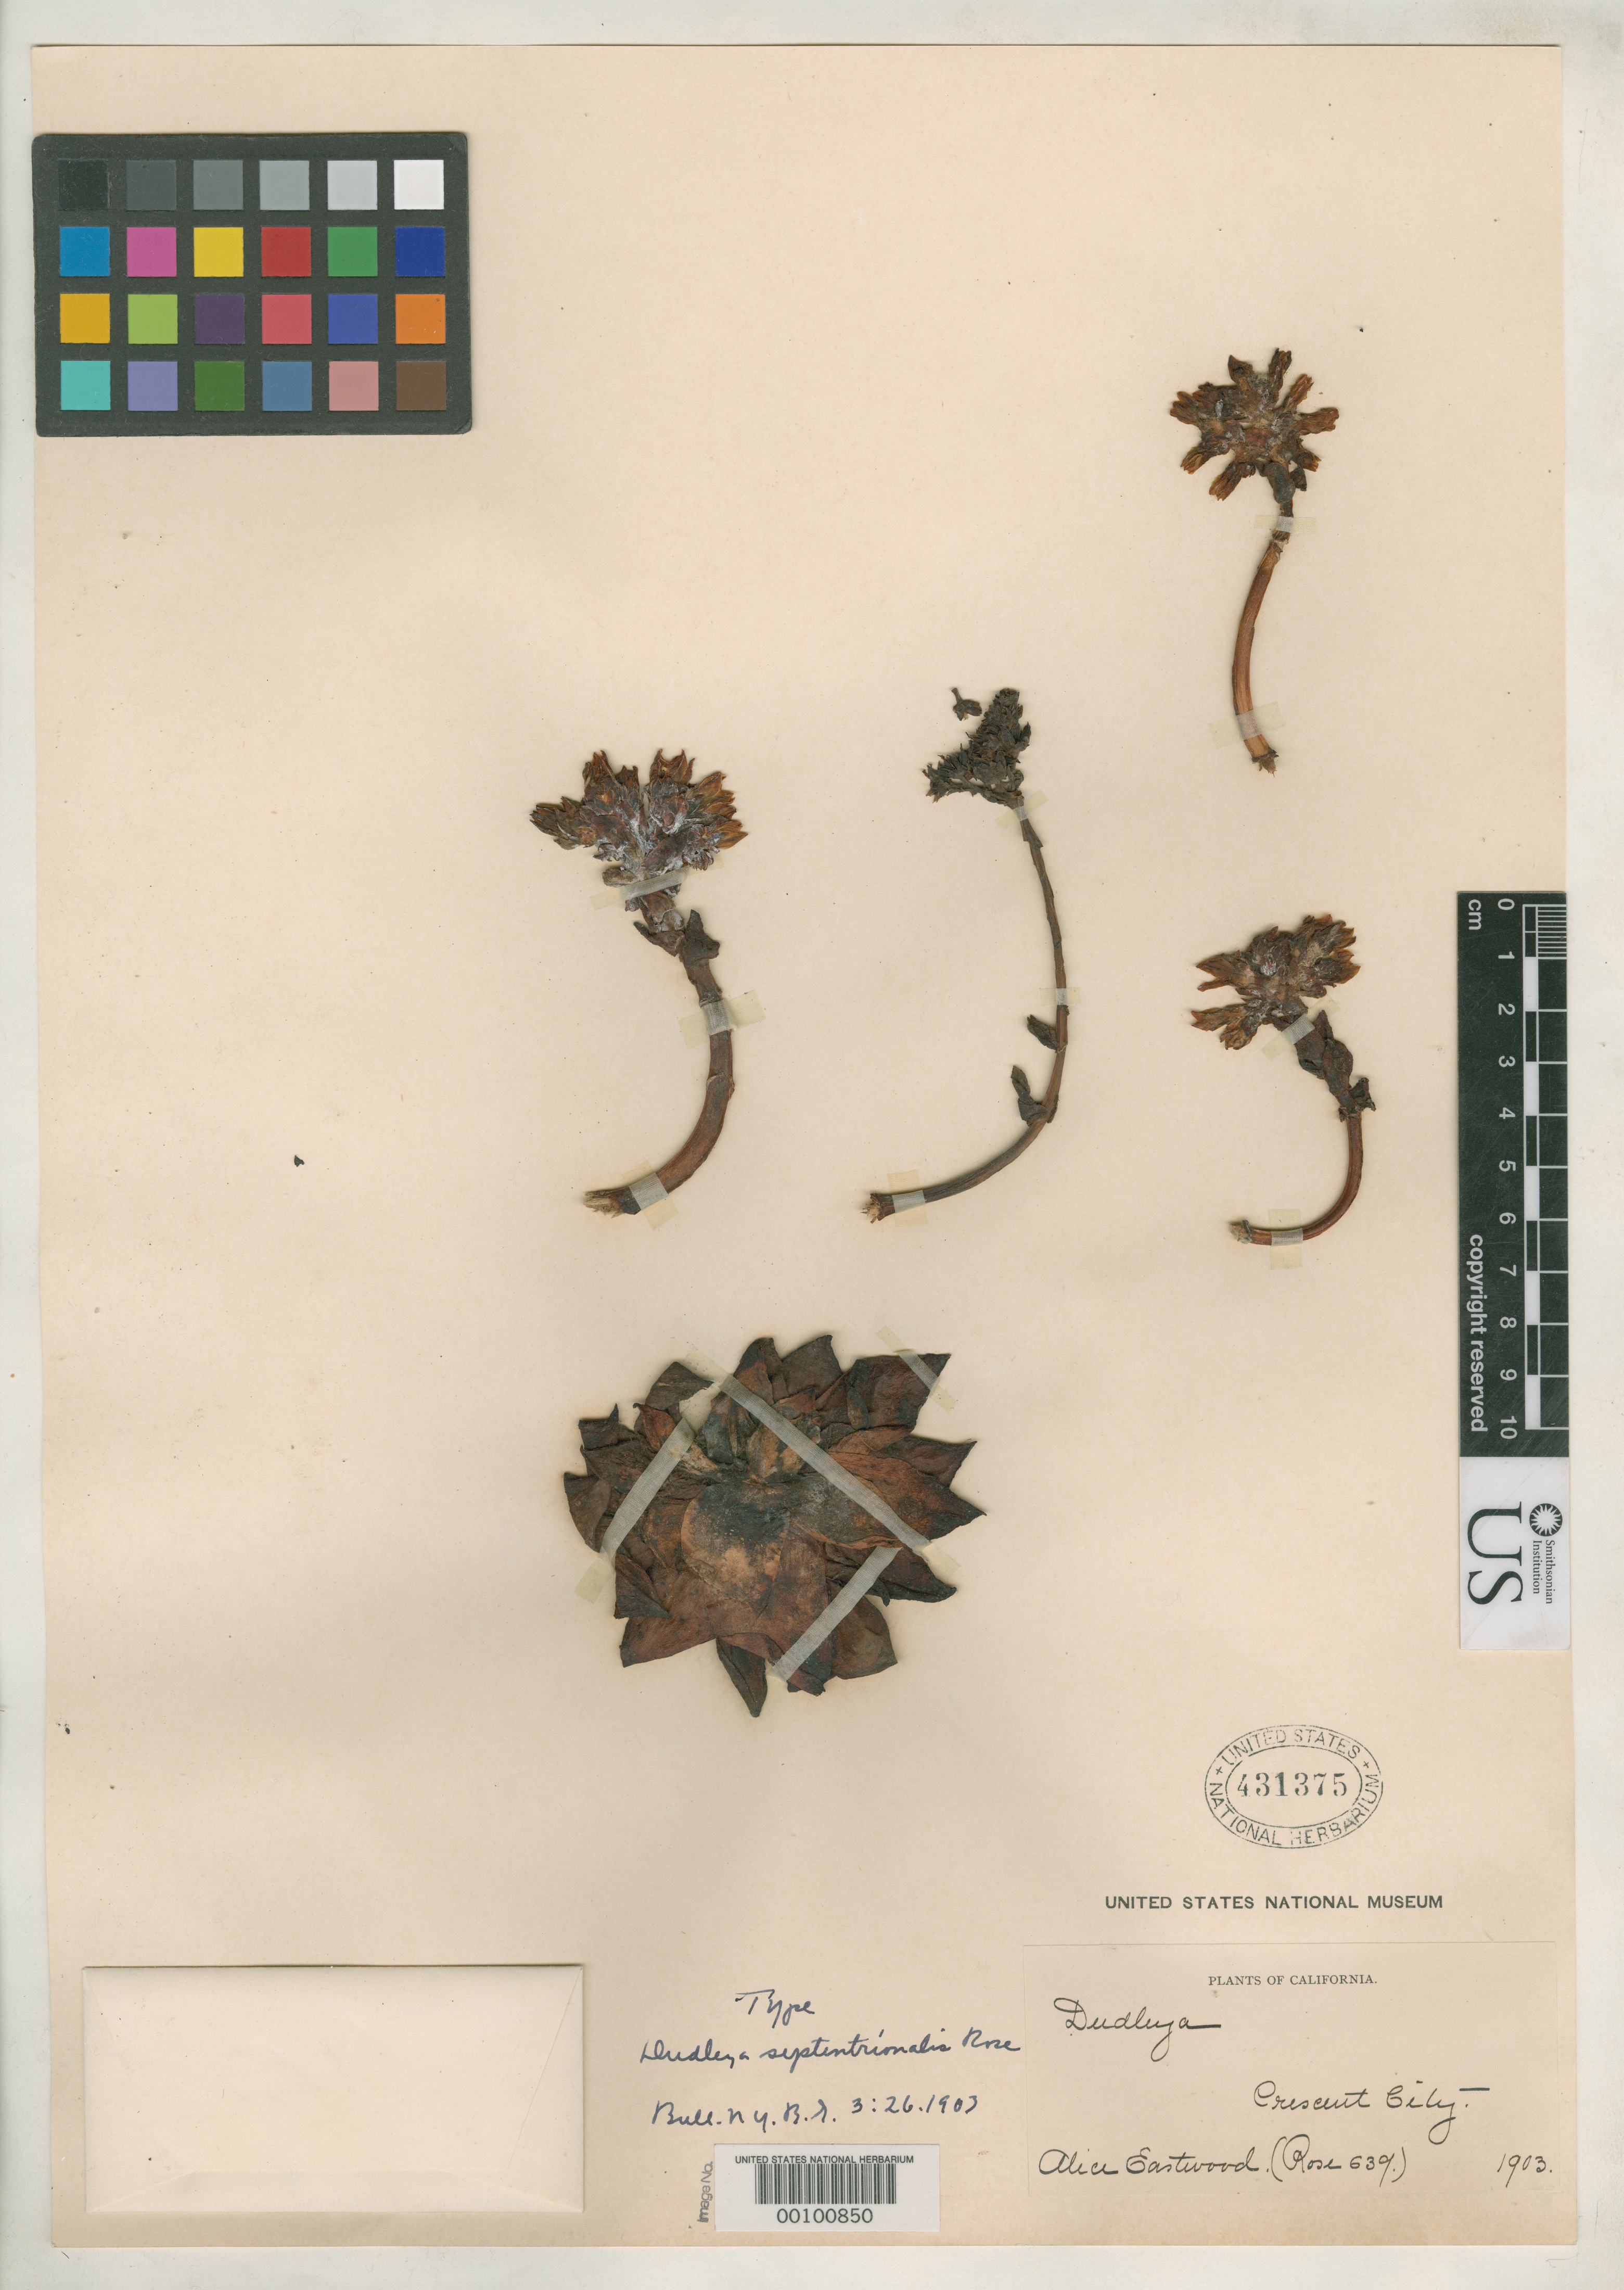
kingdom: Plantae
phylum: Tracheophyta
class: Magnoliopsida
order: Saxifragales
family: Crassulaceae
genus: Dudleya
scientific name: Dudleya septentrionalis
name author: Rose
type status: Holotype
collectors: A. Eastwood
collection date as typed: Jun 1903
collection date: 1903-06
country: United States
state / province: California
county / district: Del Norte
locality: Crescent City.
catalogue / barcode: US 431375